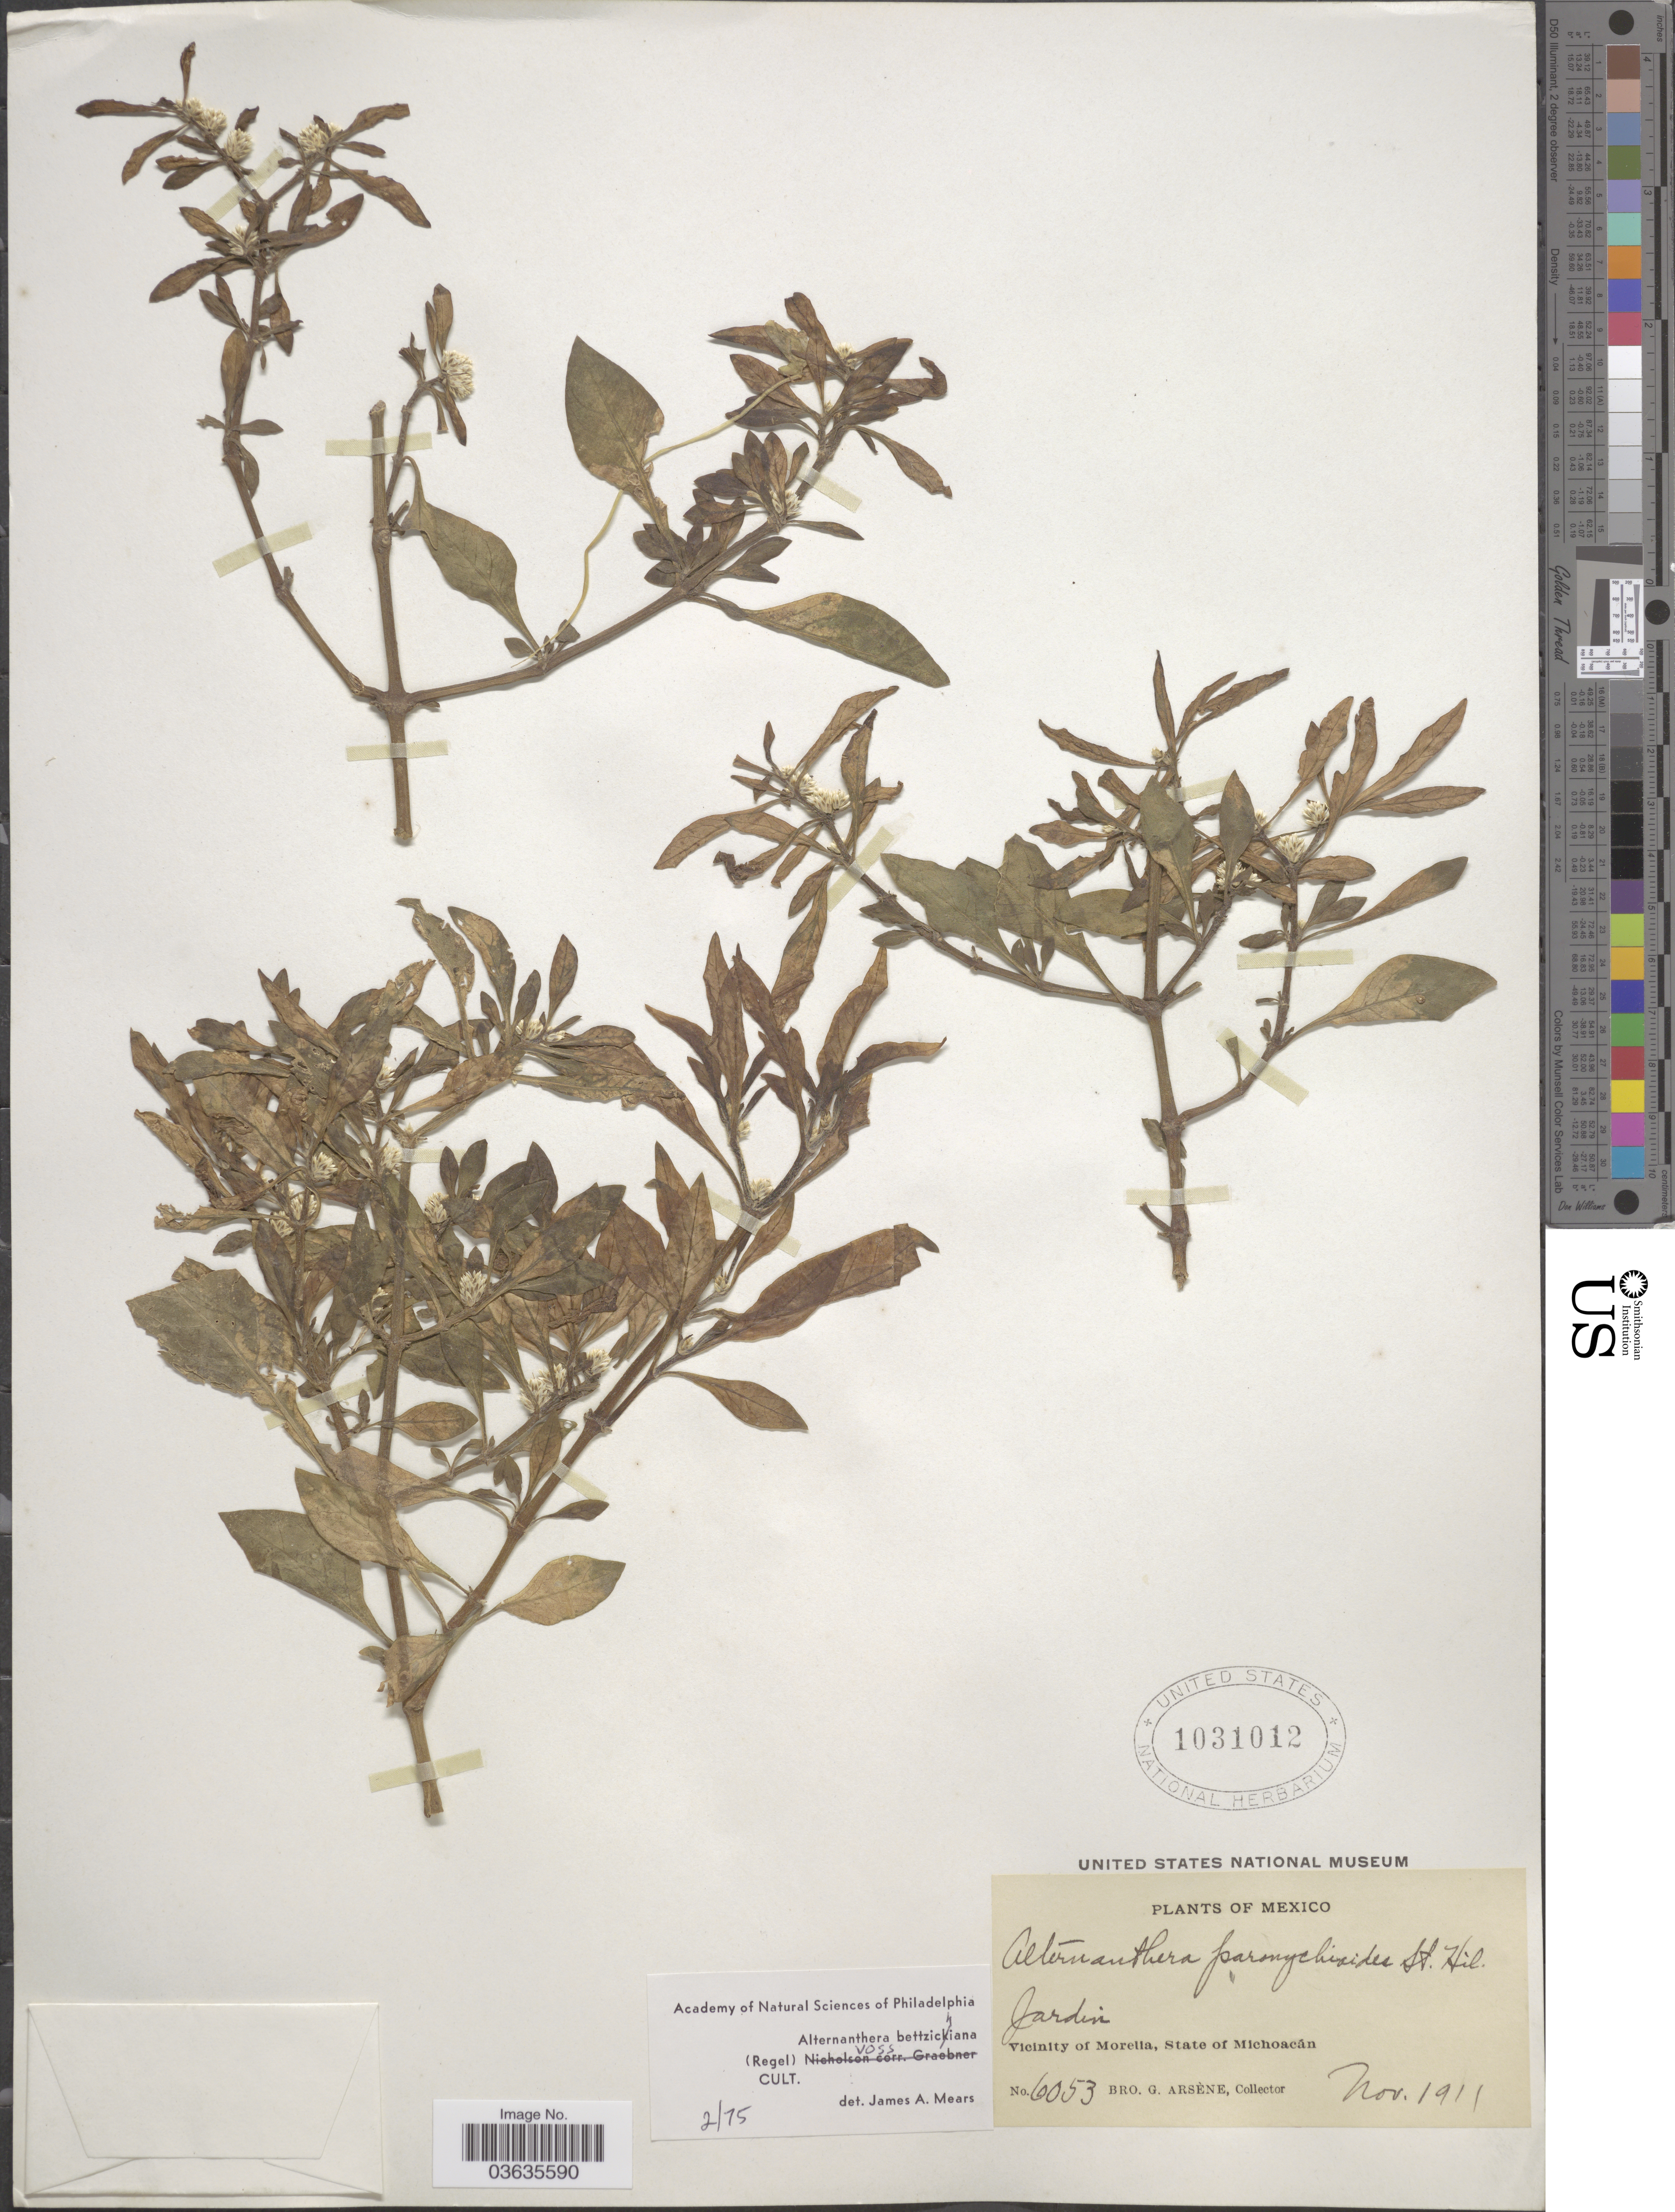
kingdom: Plantae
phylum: Tracheophyta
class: Magnoliopsida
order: Caryophyllales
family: Amaranthaceae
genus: Alternanthera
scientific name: Alternanthera bettzickiana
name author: (Regel) G. Nicholson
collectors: Bro. G. Arsène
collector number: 6053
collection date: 1911-11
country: Mexico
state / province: Michoacán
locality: Jardin. Vicinity of Morelia.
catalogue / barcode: US 1031012